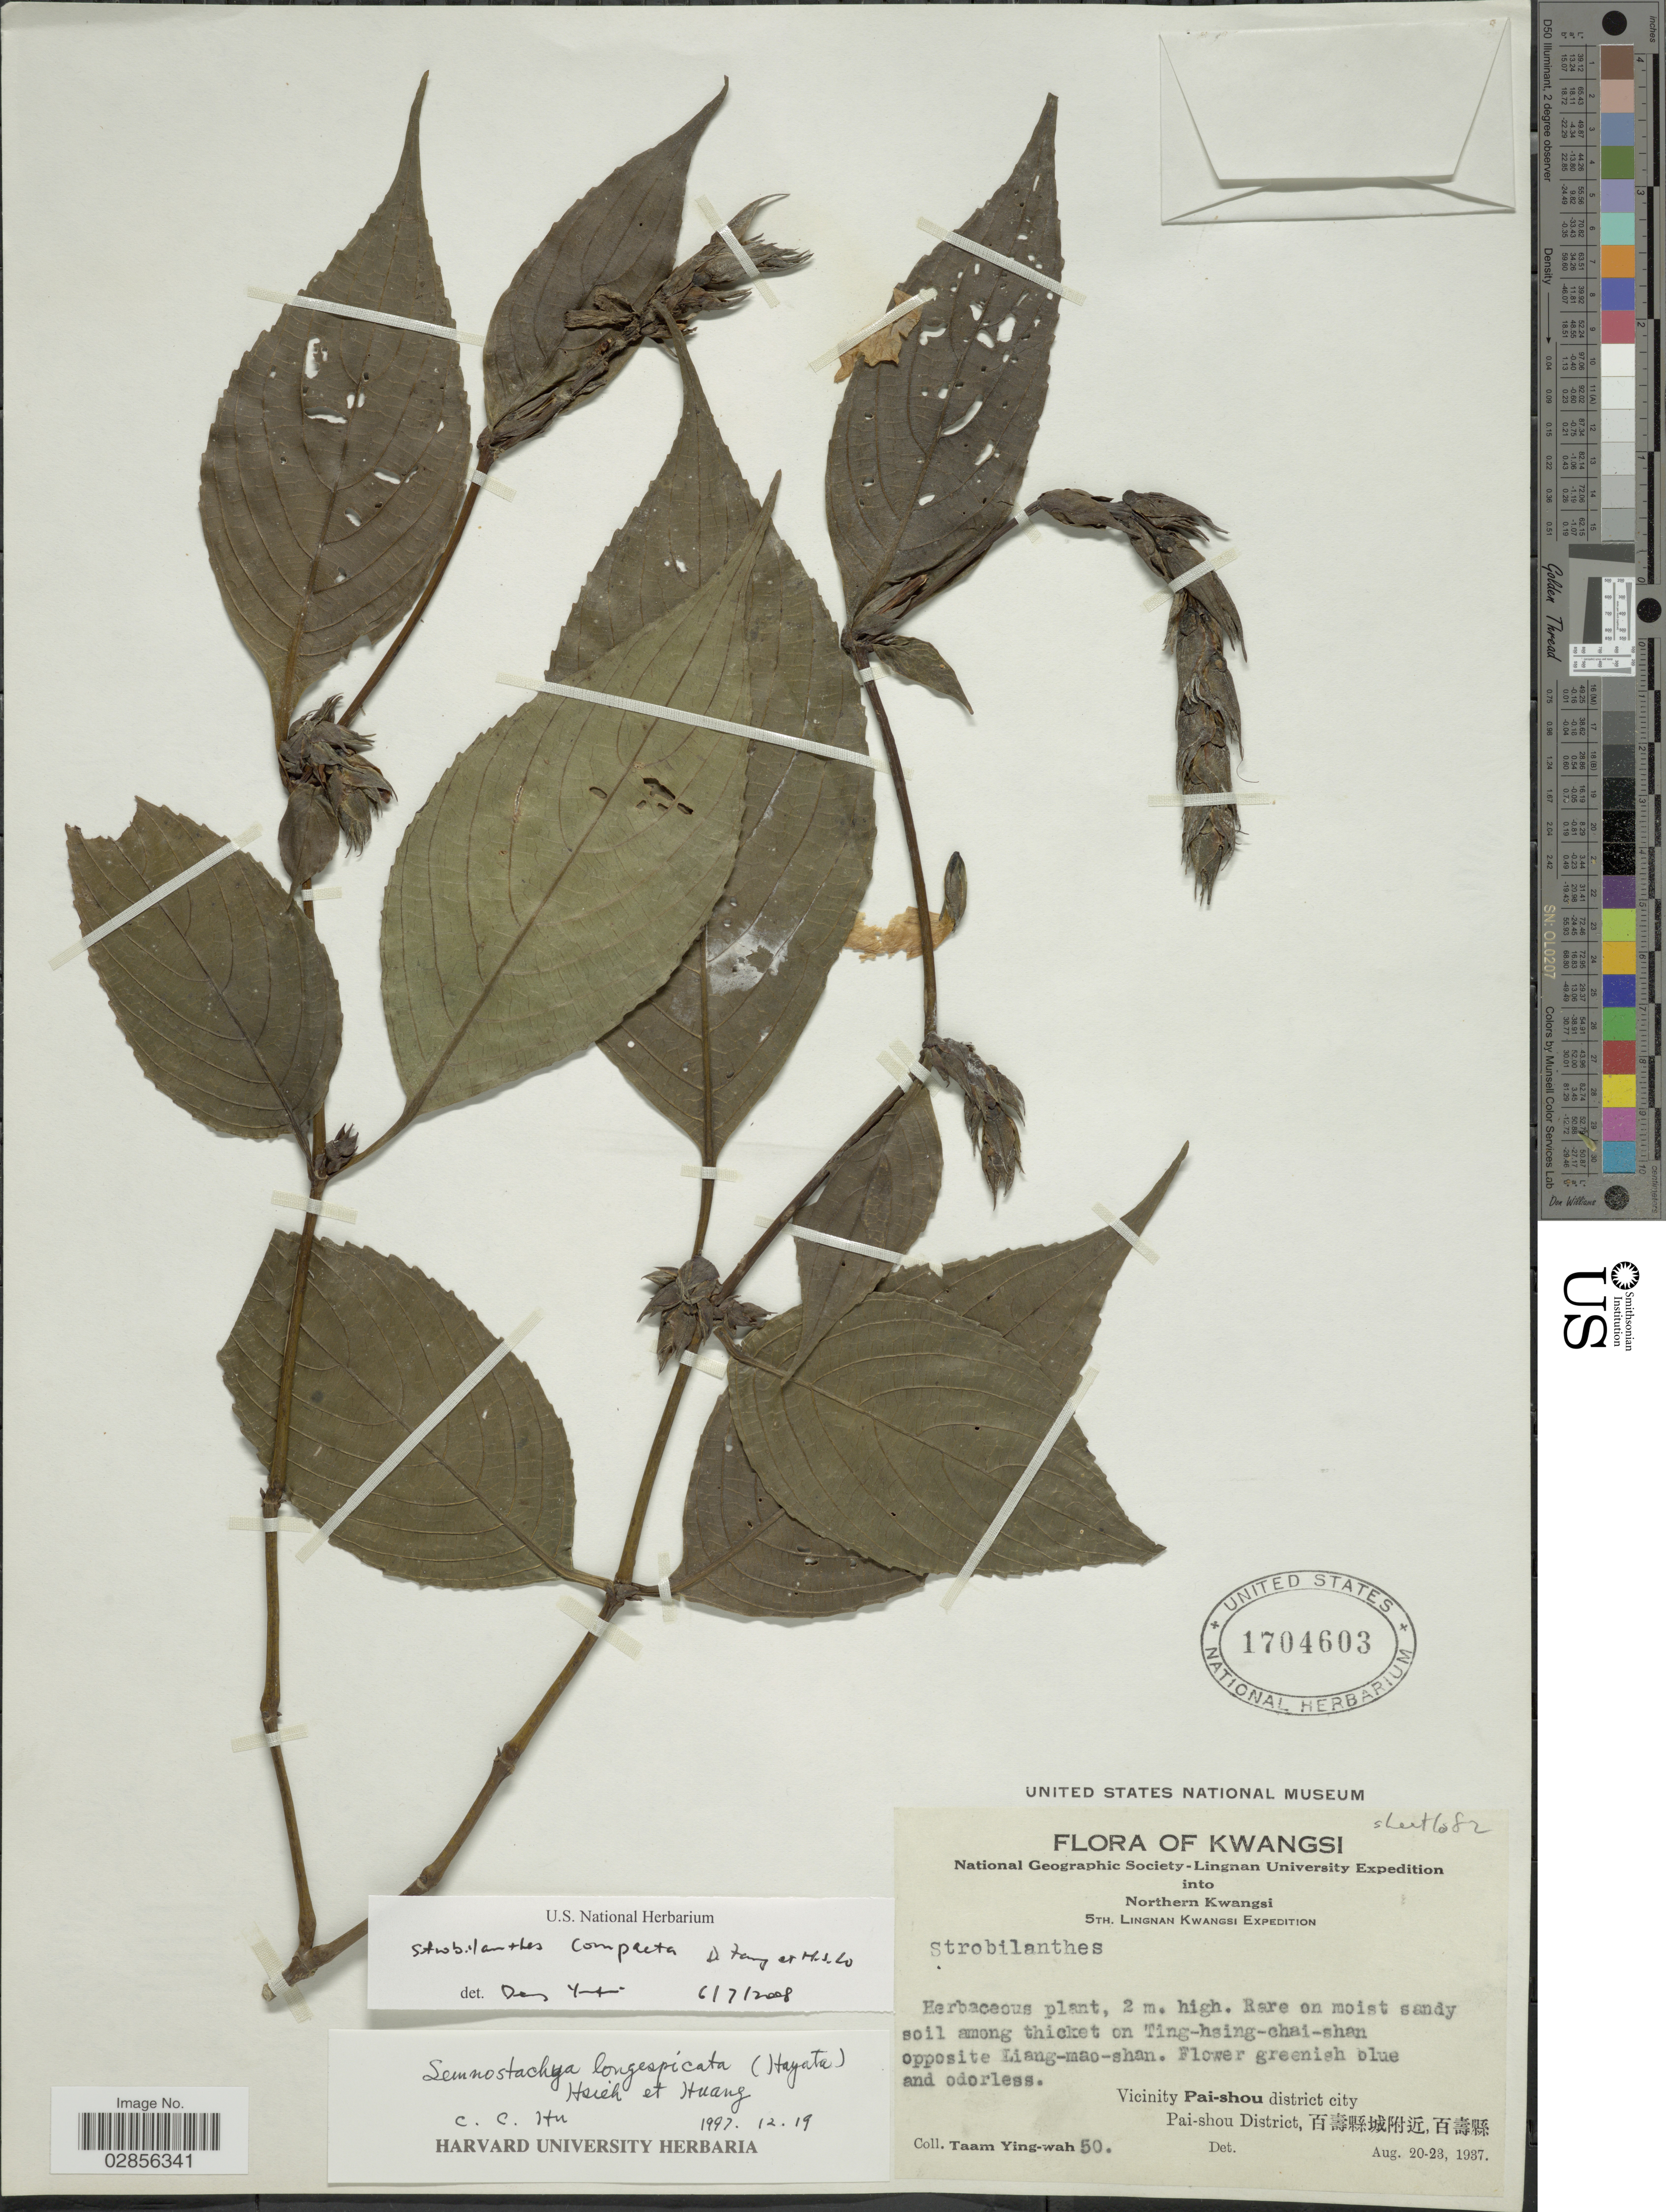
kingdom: Plantae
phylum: Tracheophyta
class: Magnoliopsida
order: Lamiales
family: Acanthaceae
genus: Strobilanthes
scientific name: Strobilanthes compacta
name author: D. Fang & H.S. Lo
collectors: Y. W. Taam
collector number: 50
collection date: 1937-08-20/1937-08-23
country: China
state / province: Guangxi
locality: Kwangsi. Northern Kwangsi. Vicinity Pai-shou district city. Pai-shou District.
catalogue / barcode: US 1704603